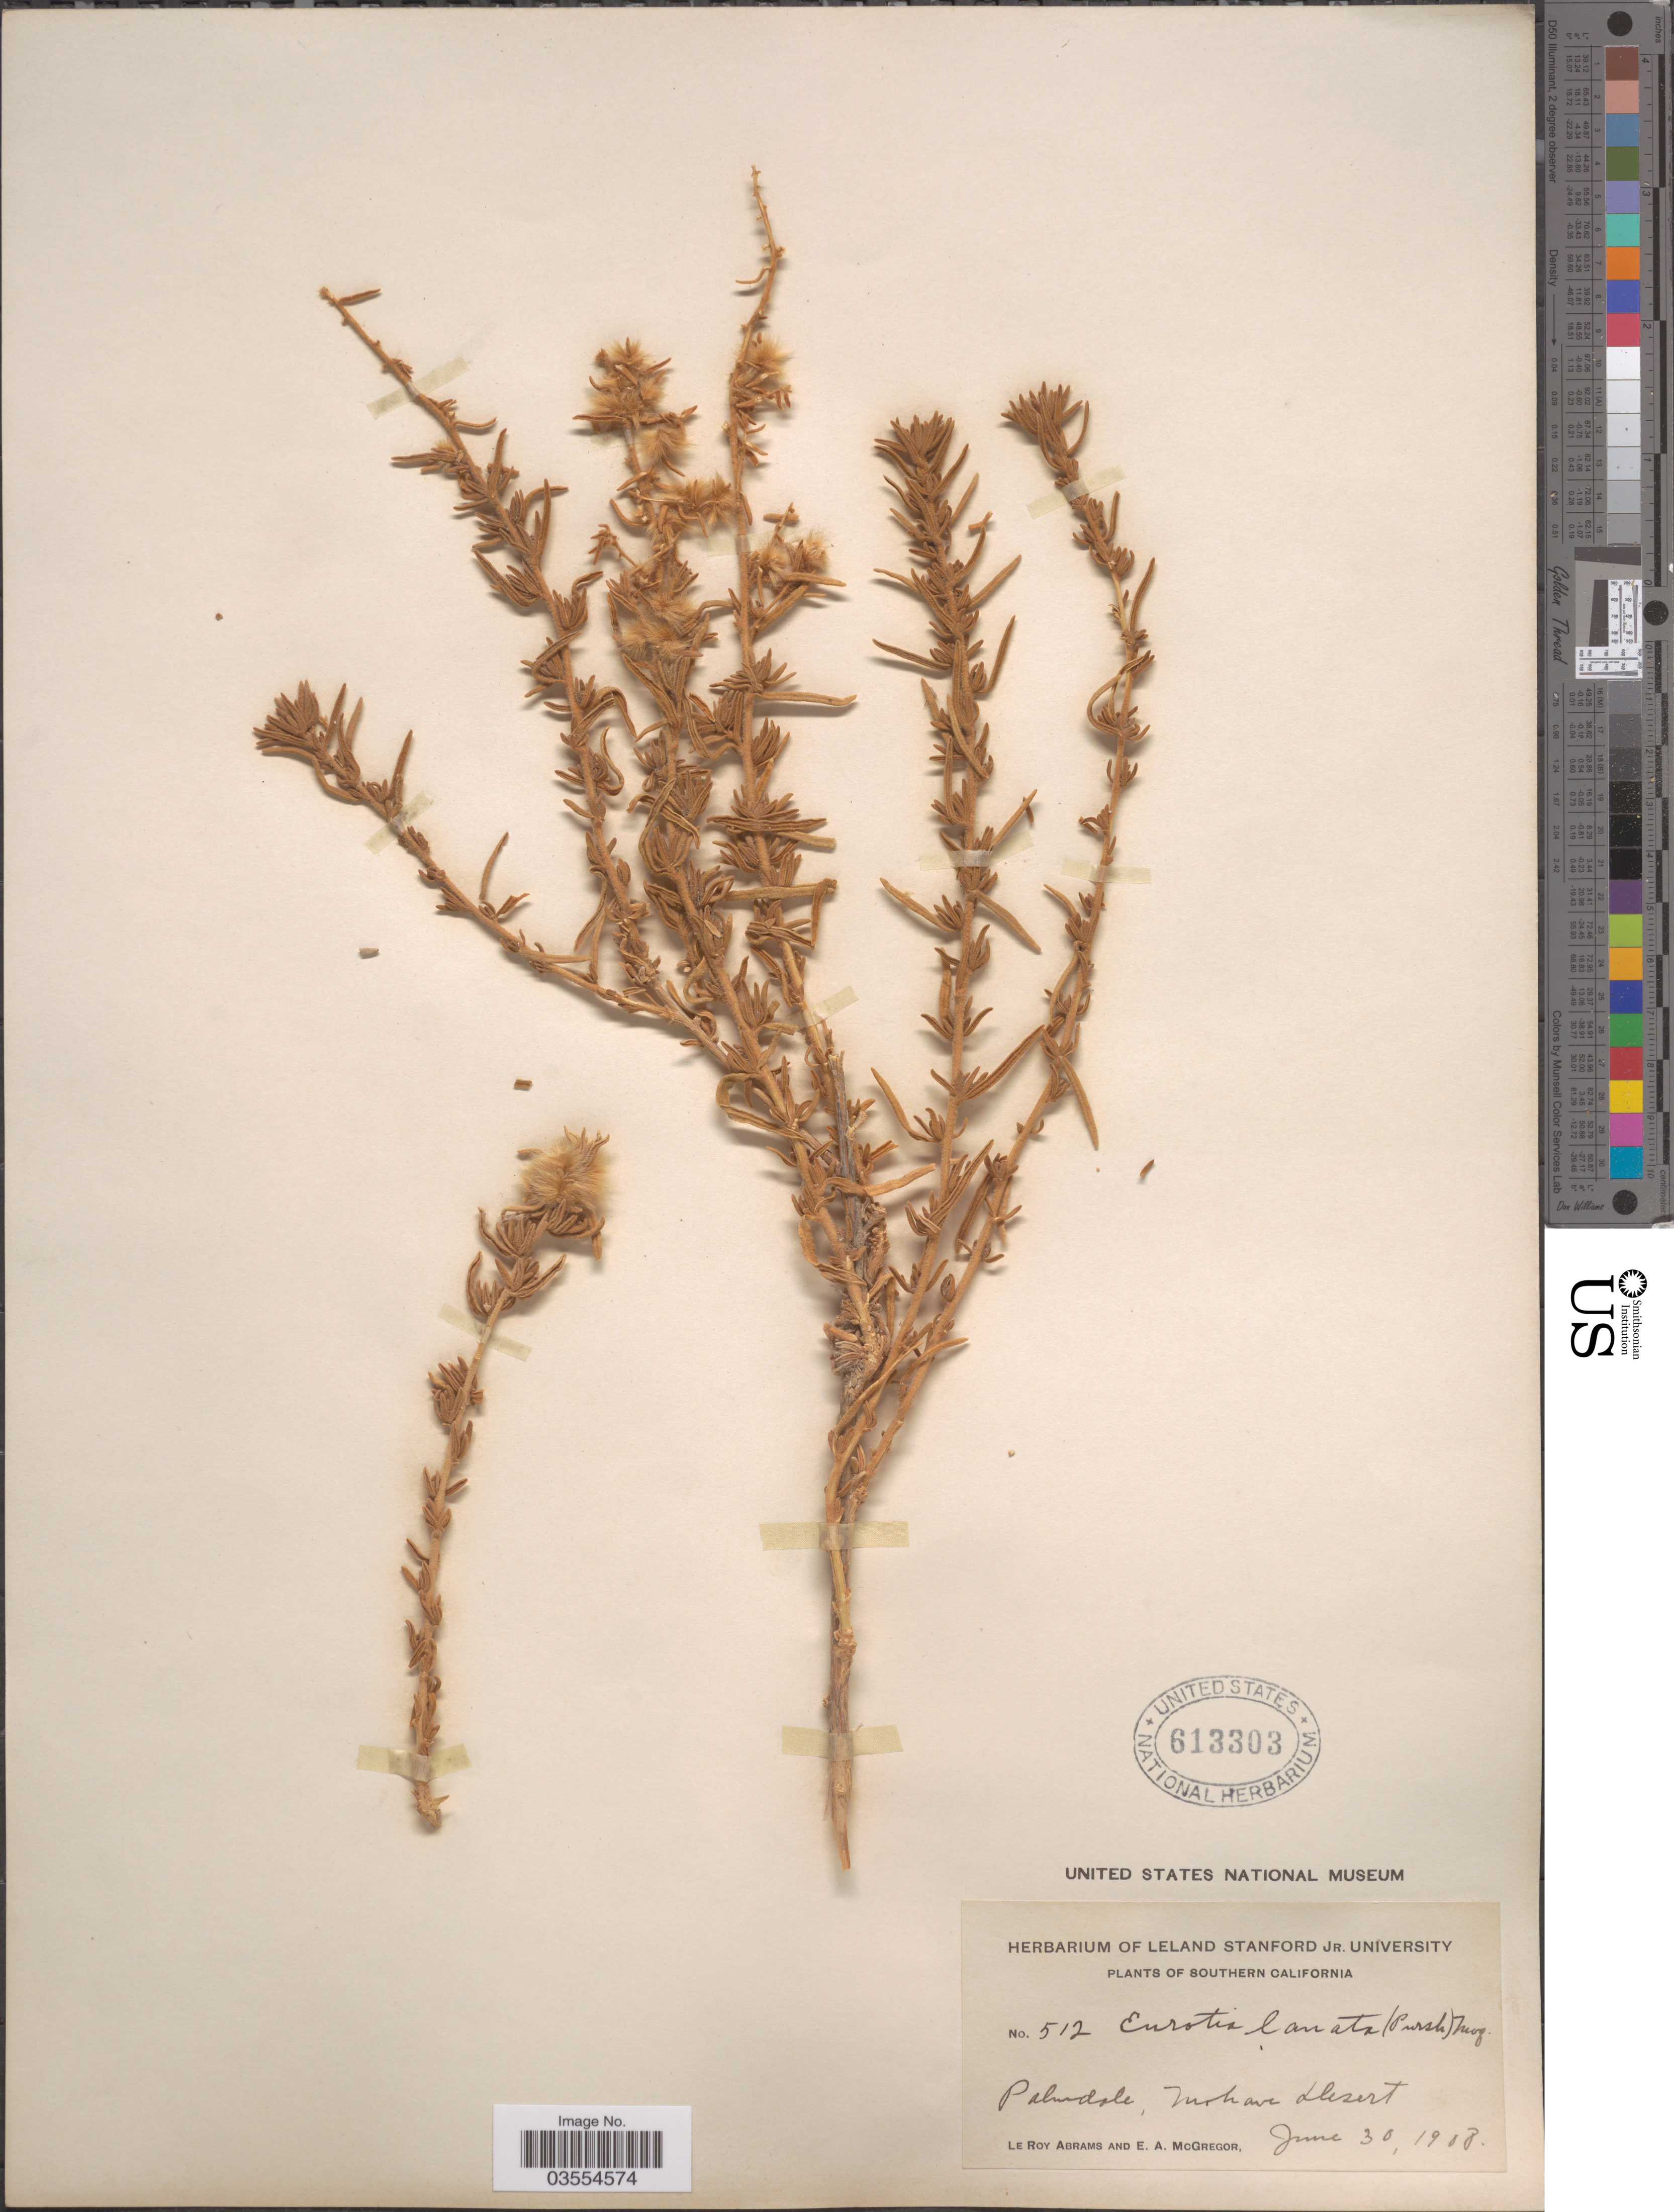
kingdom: Plantae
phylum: Tracheophyta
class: Magnoliopsida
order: Caryophyllales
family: Amaranthaceae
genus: Krascheninnikovia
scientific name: Krascheninnikovia lanata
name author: (Pursh) A. Meeuse & A.Smit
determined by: U.S. National Herbarium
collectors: L. Abrams & E. A. McGregor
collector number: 512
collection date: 1908-06-30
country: United States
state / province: California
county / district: Kern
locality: Southern California. Palmdale, Mohave Desert.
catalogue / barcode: US 613303